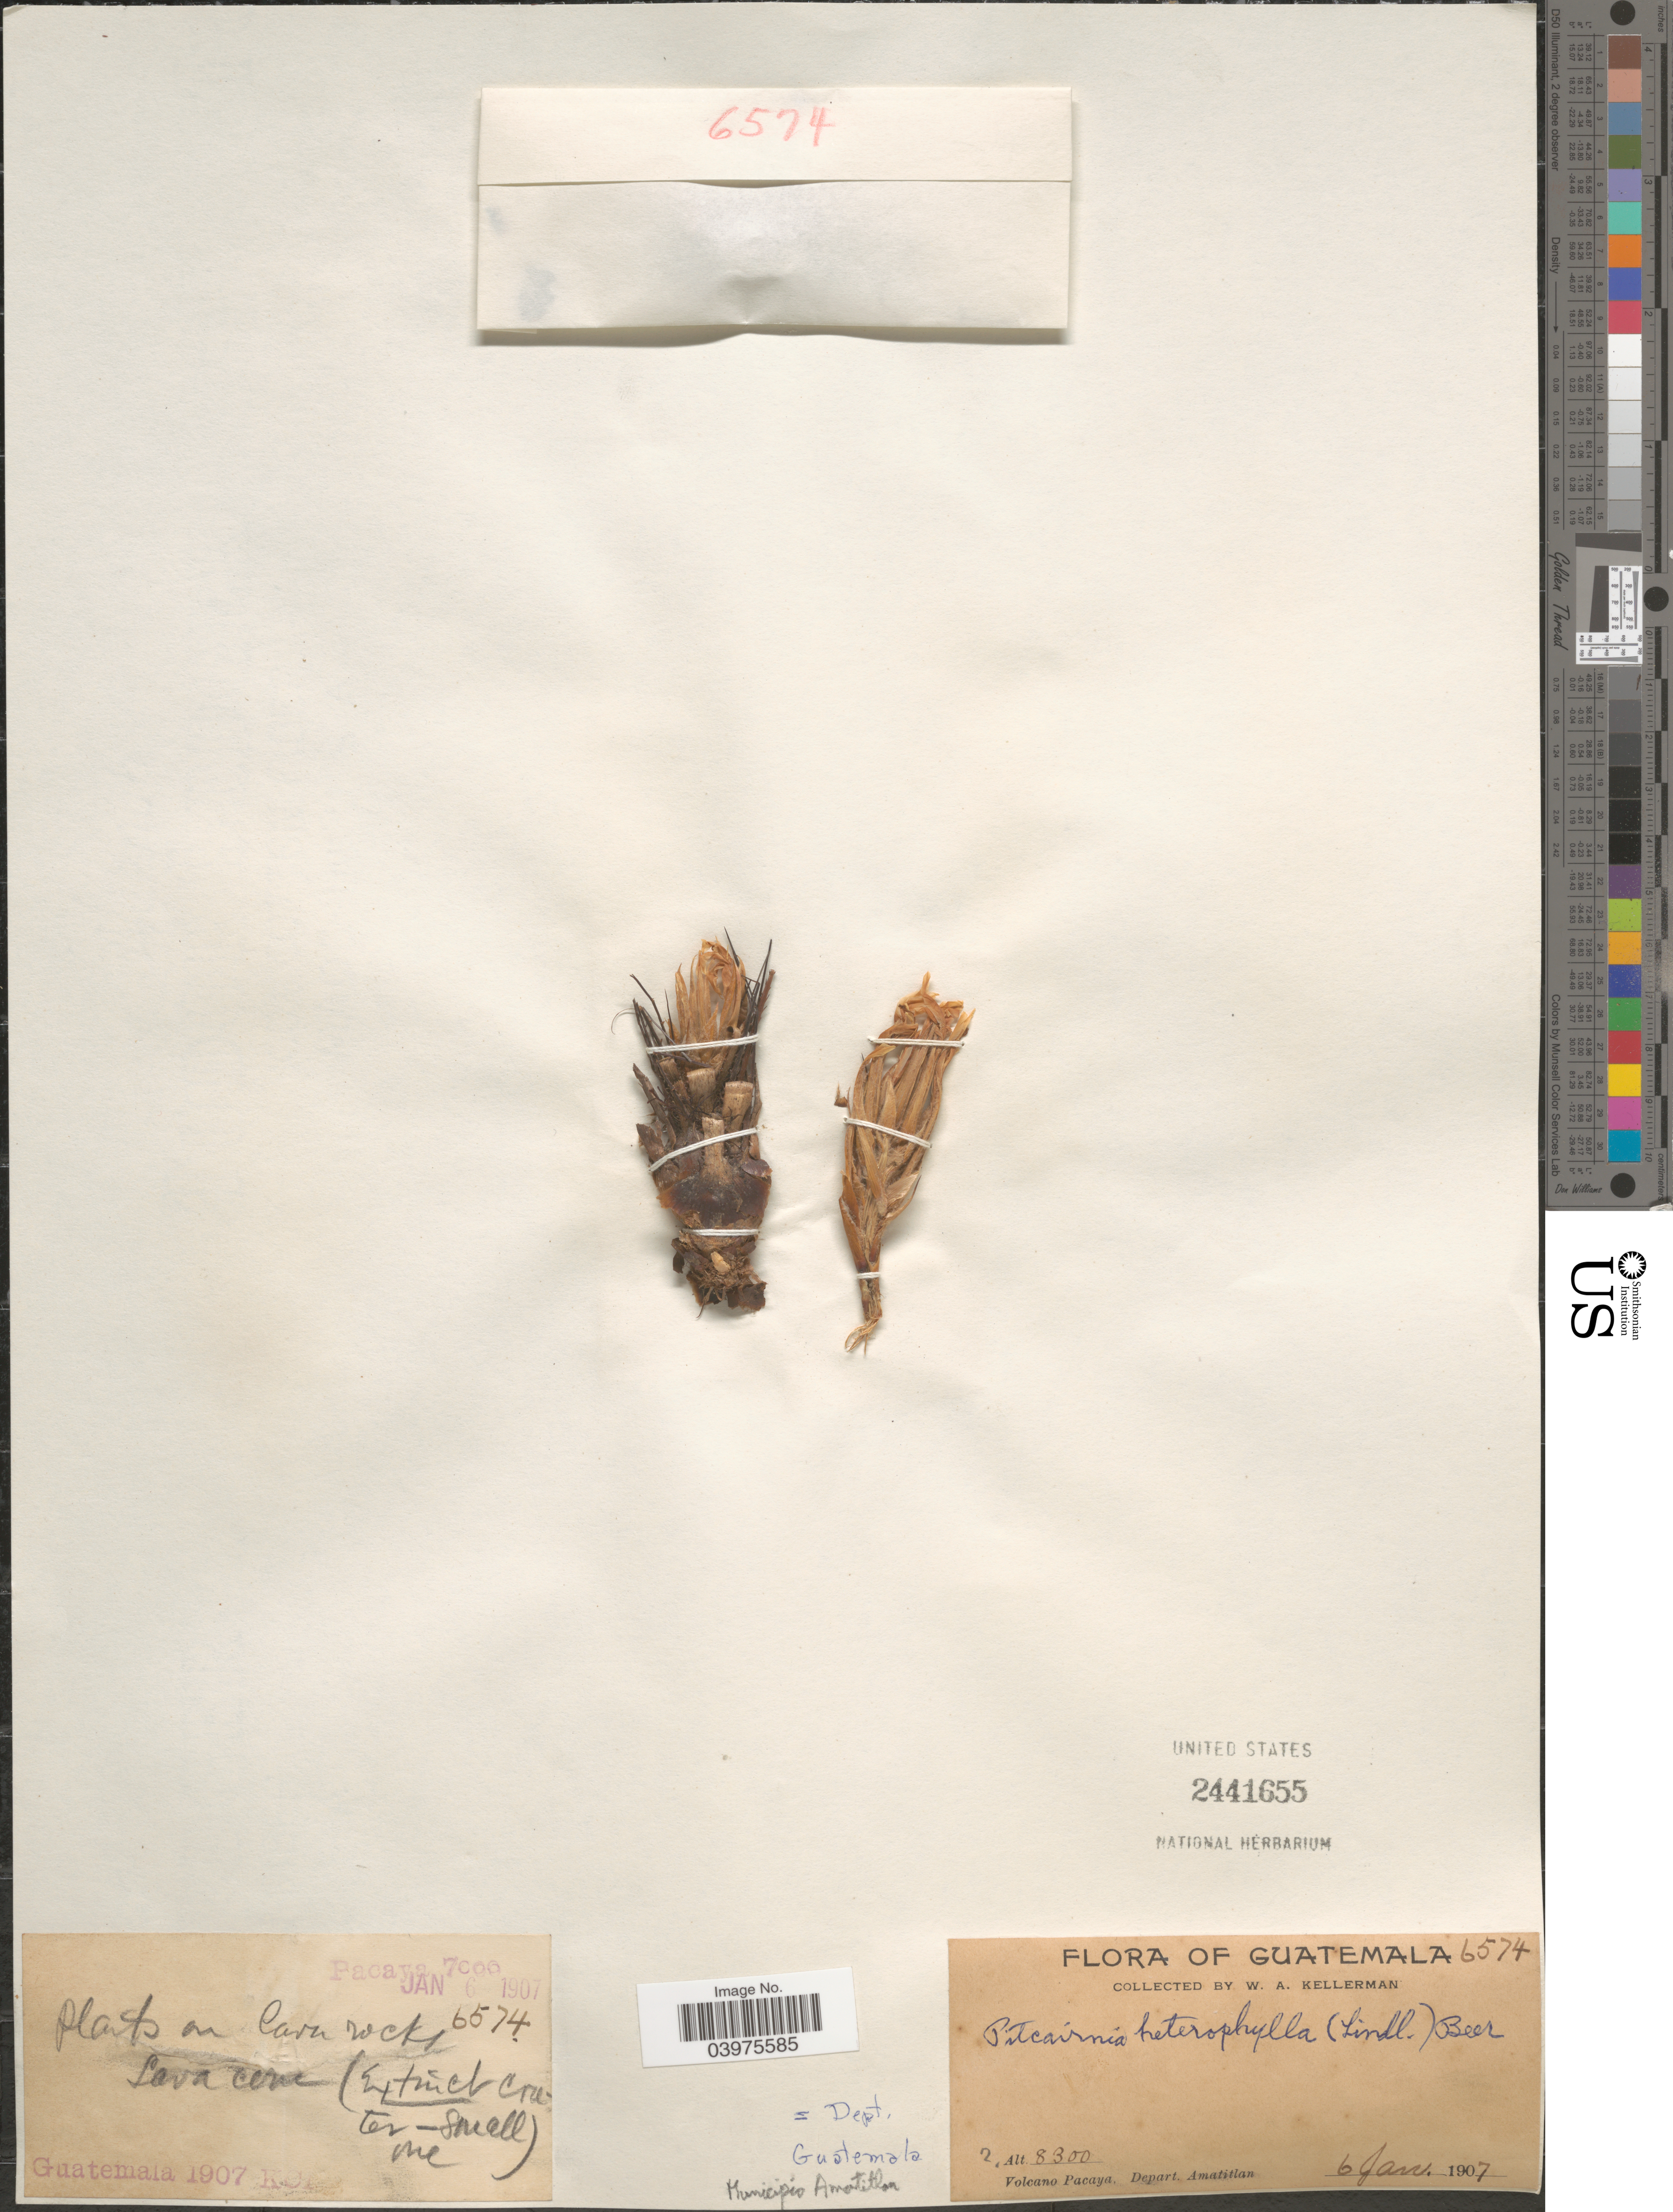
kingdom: Plantae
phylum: Tracheophyta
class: Liliopsida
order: Poales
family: Bromeliaceae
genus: Pitcairnia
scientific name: Pitcairnia heterophylla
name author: (Lindl.) Beer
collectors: W. Kellerman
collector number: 6574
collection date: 1907-01-06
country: Guatemala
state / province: Guatemala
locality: Volcano Pacaya, Depart. Amatitlan. Dept. Guatemala. Municipio Amatitlan.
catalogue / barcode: US 2441655